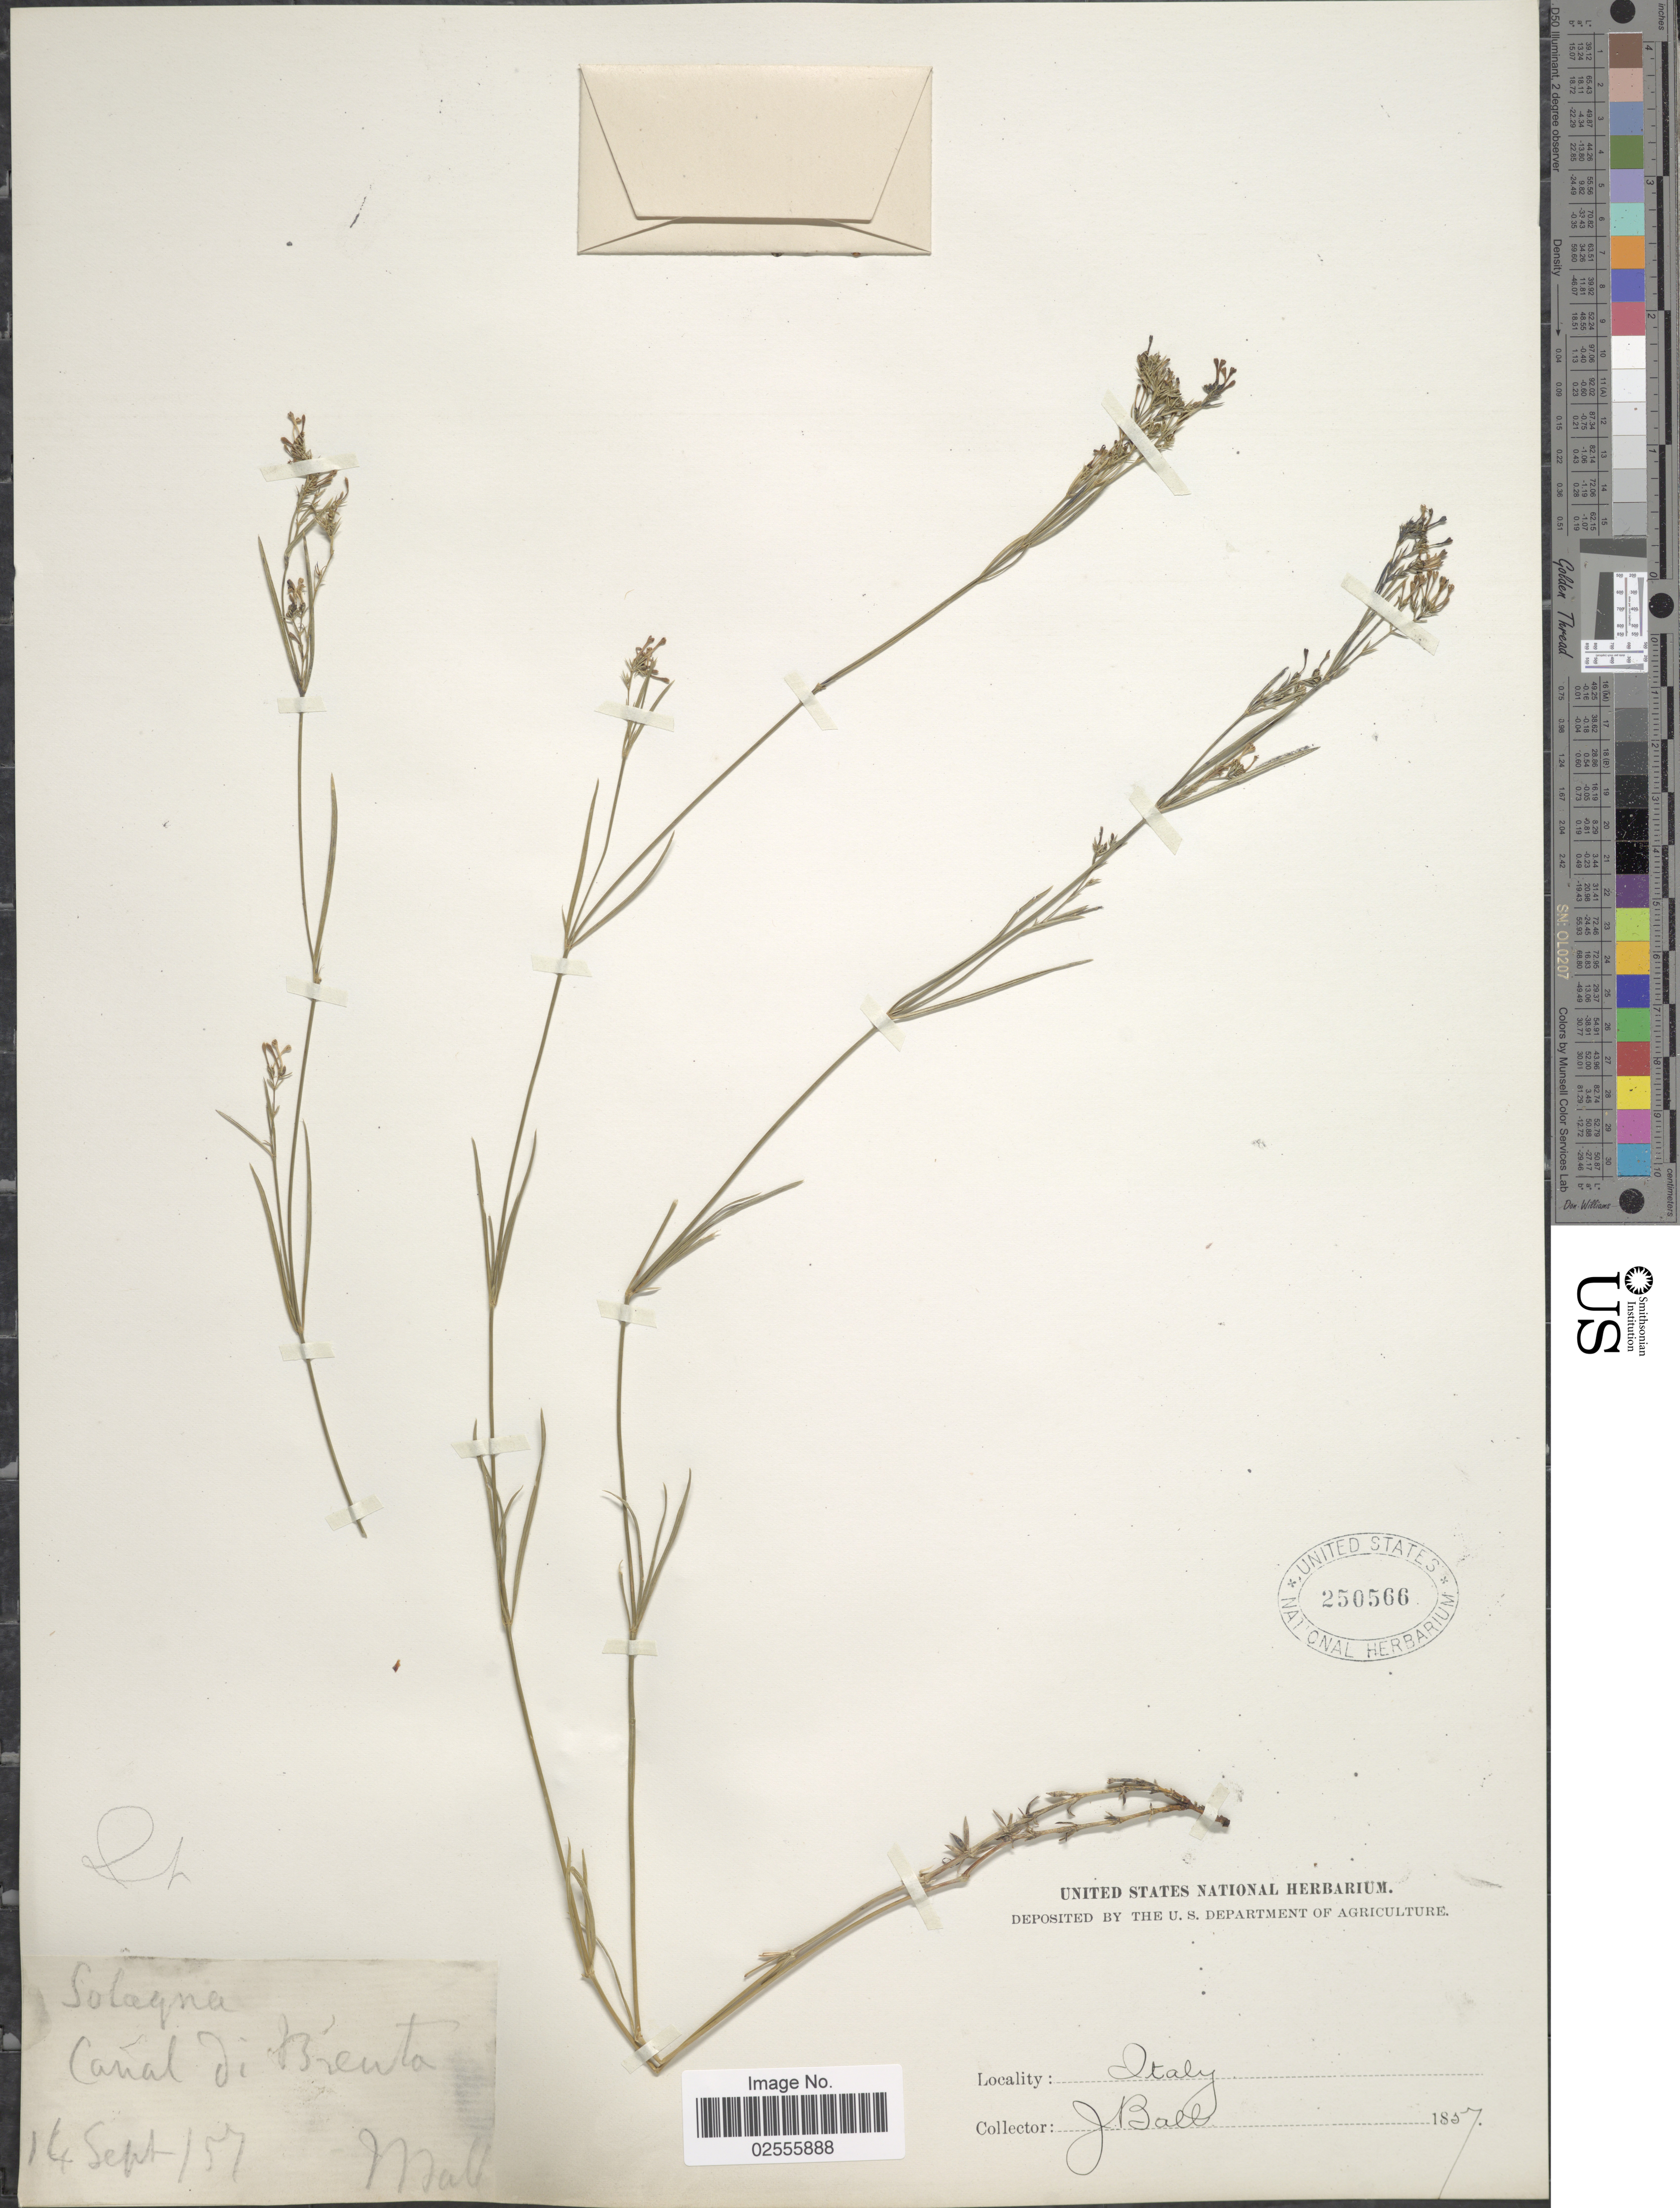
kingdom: Plantae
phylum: Tracheophyta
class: Magnoliopsida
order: Gentianales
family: Rubiaceae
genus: Asperula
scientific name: Asperula sp.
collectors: J. Ball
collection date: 1857-09-14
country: Italy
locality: Solagna, Canal di Brenta.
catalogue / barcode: US 250566